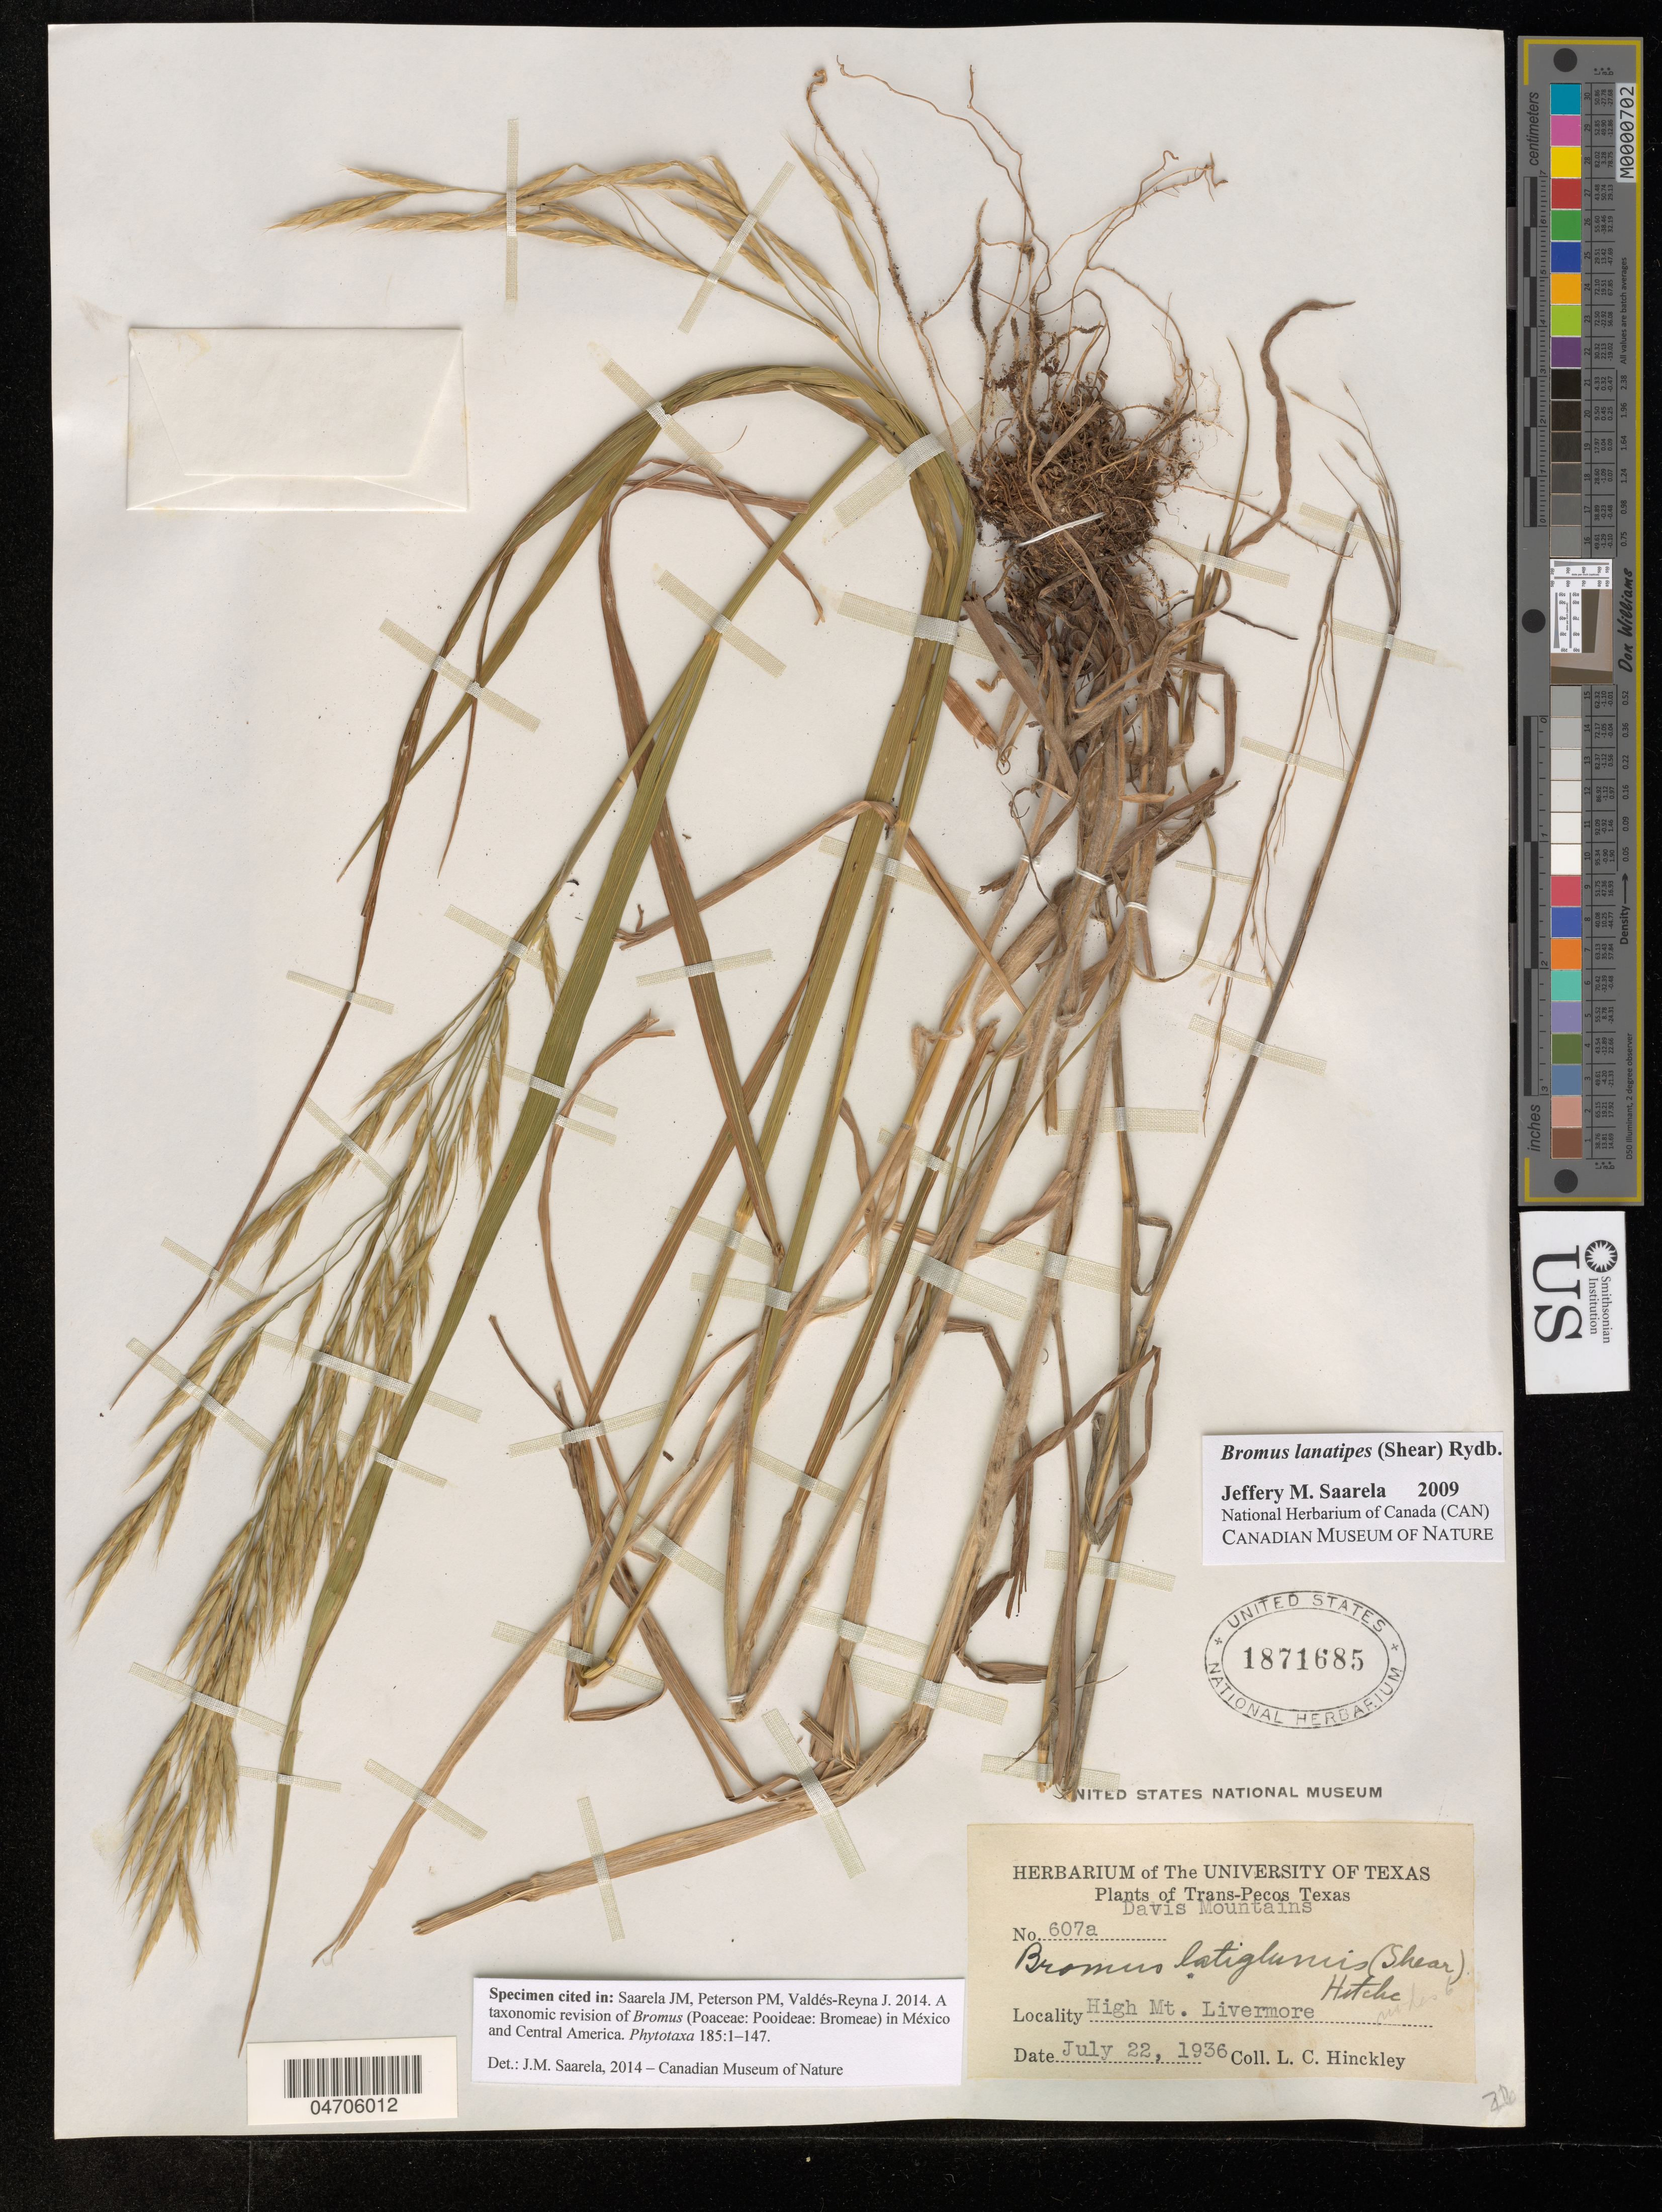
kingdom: Plantae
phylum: Tracheophyta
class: Liliopsida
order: Poales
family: Poaceae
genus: Bromus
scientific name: Bromus lanatipes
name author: (Shear) Rydb.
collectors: L. Hinckley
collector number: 607a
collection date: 1936-07-22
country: United States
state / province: Texas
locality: Trans-Pecos Texas. Davis Mountains. High Mt. Livermore.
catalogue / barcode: US 1871685